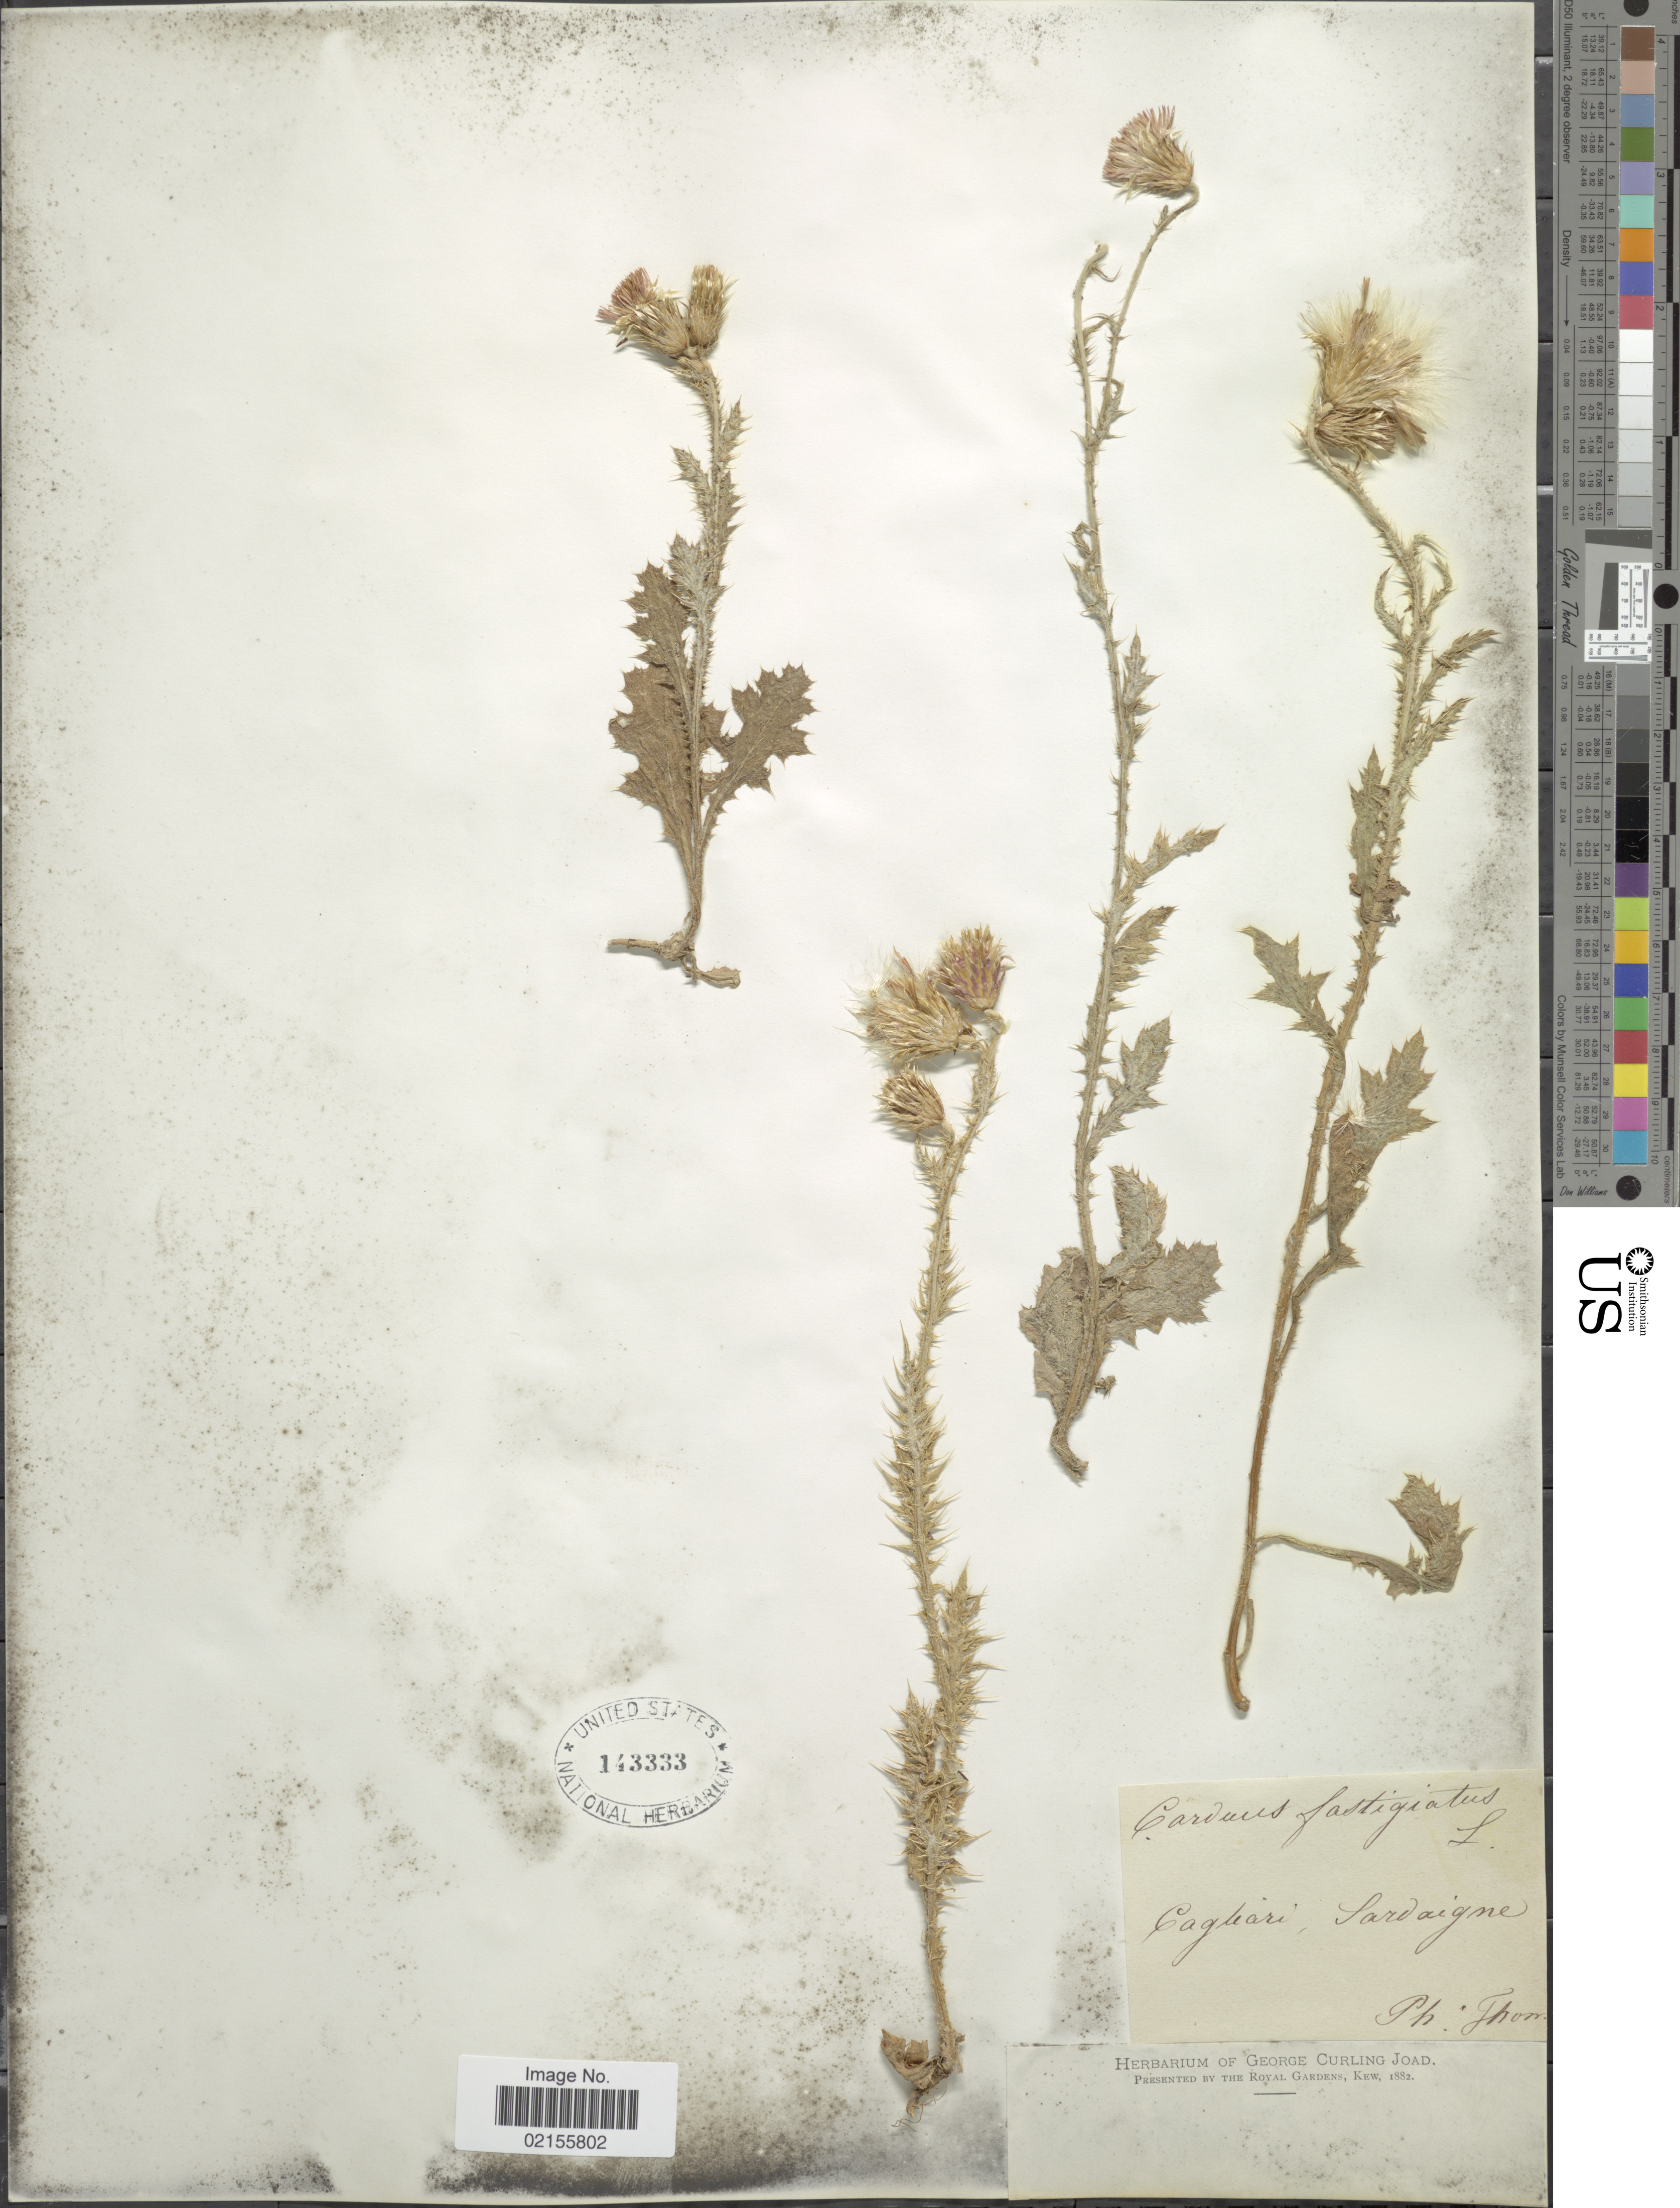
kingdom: Plantae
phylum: Tracheophyta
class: Magnoliopsida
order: Asterales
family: Asteraceae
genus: Carduus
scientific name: Carduus argyroa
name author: Biv.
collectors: P. Thom.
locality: Cagbari, Sardaigne [interpreted]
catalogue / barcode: US 143333